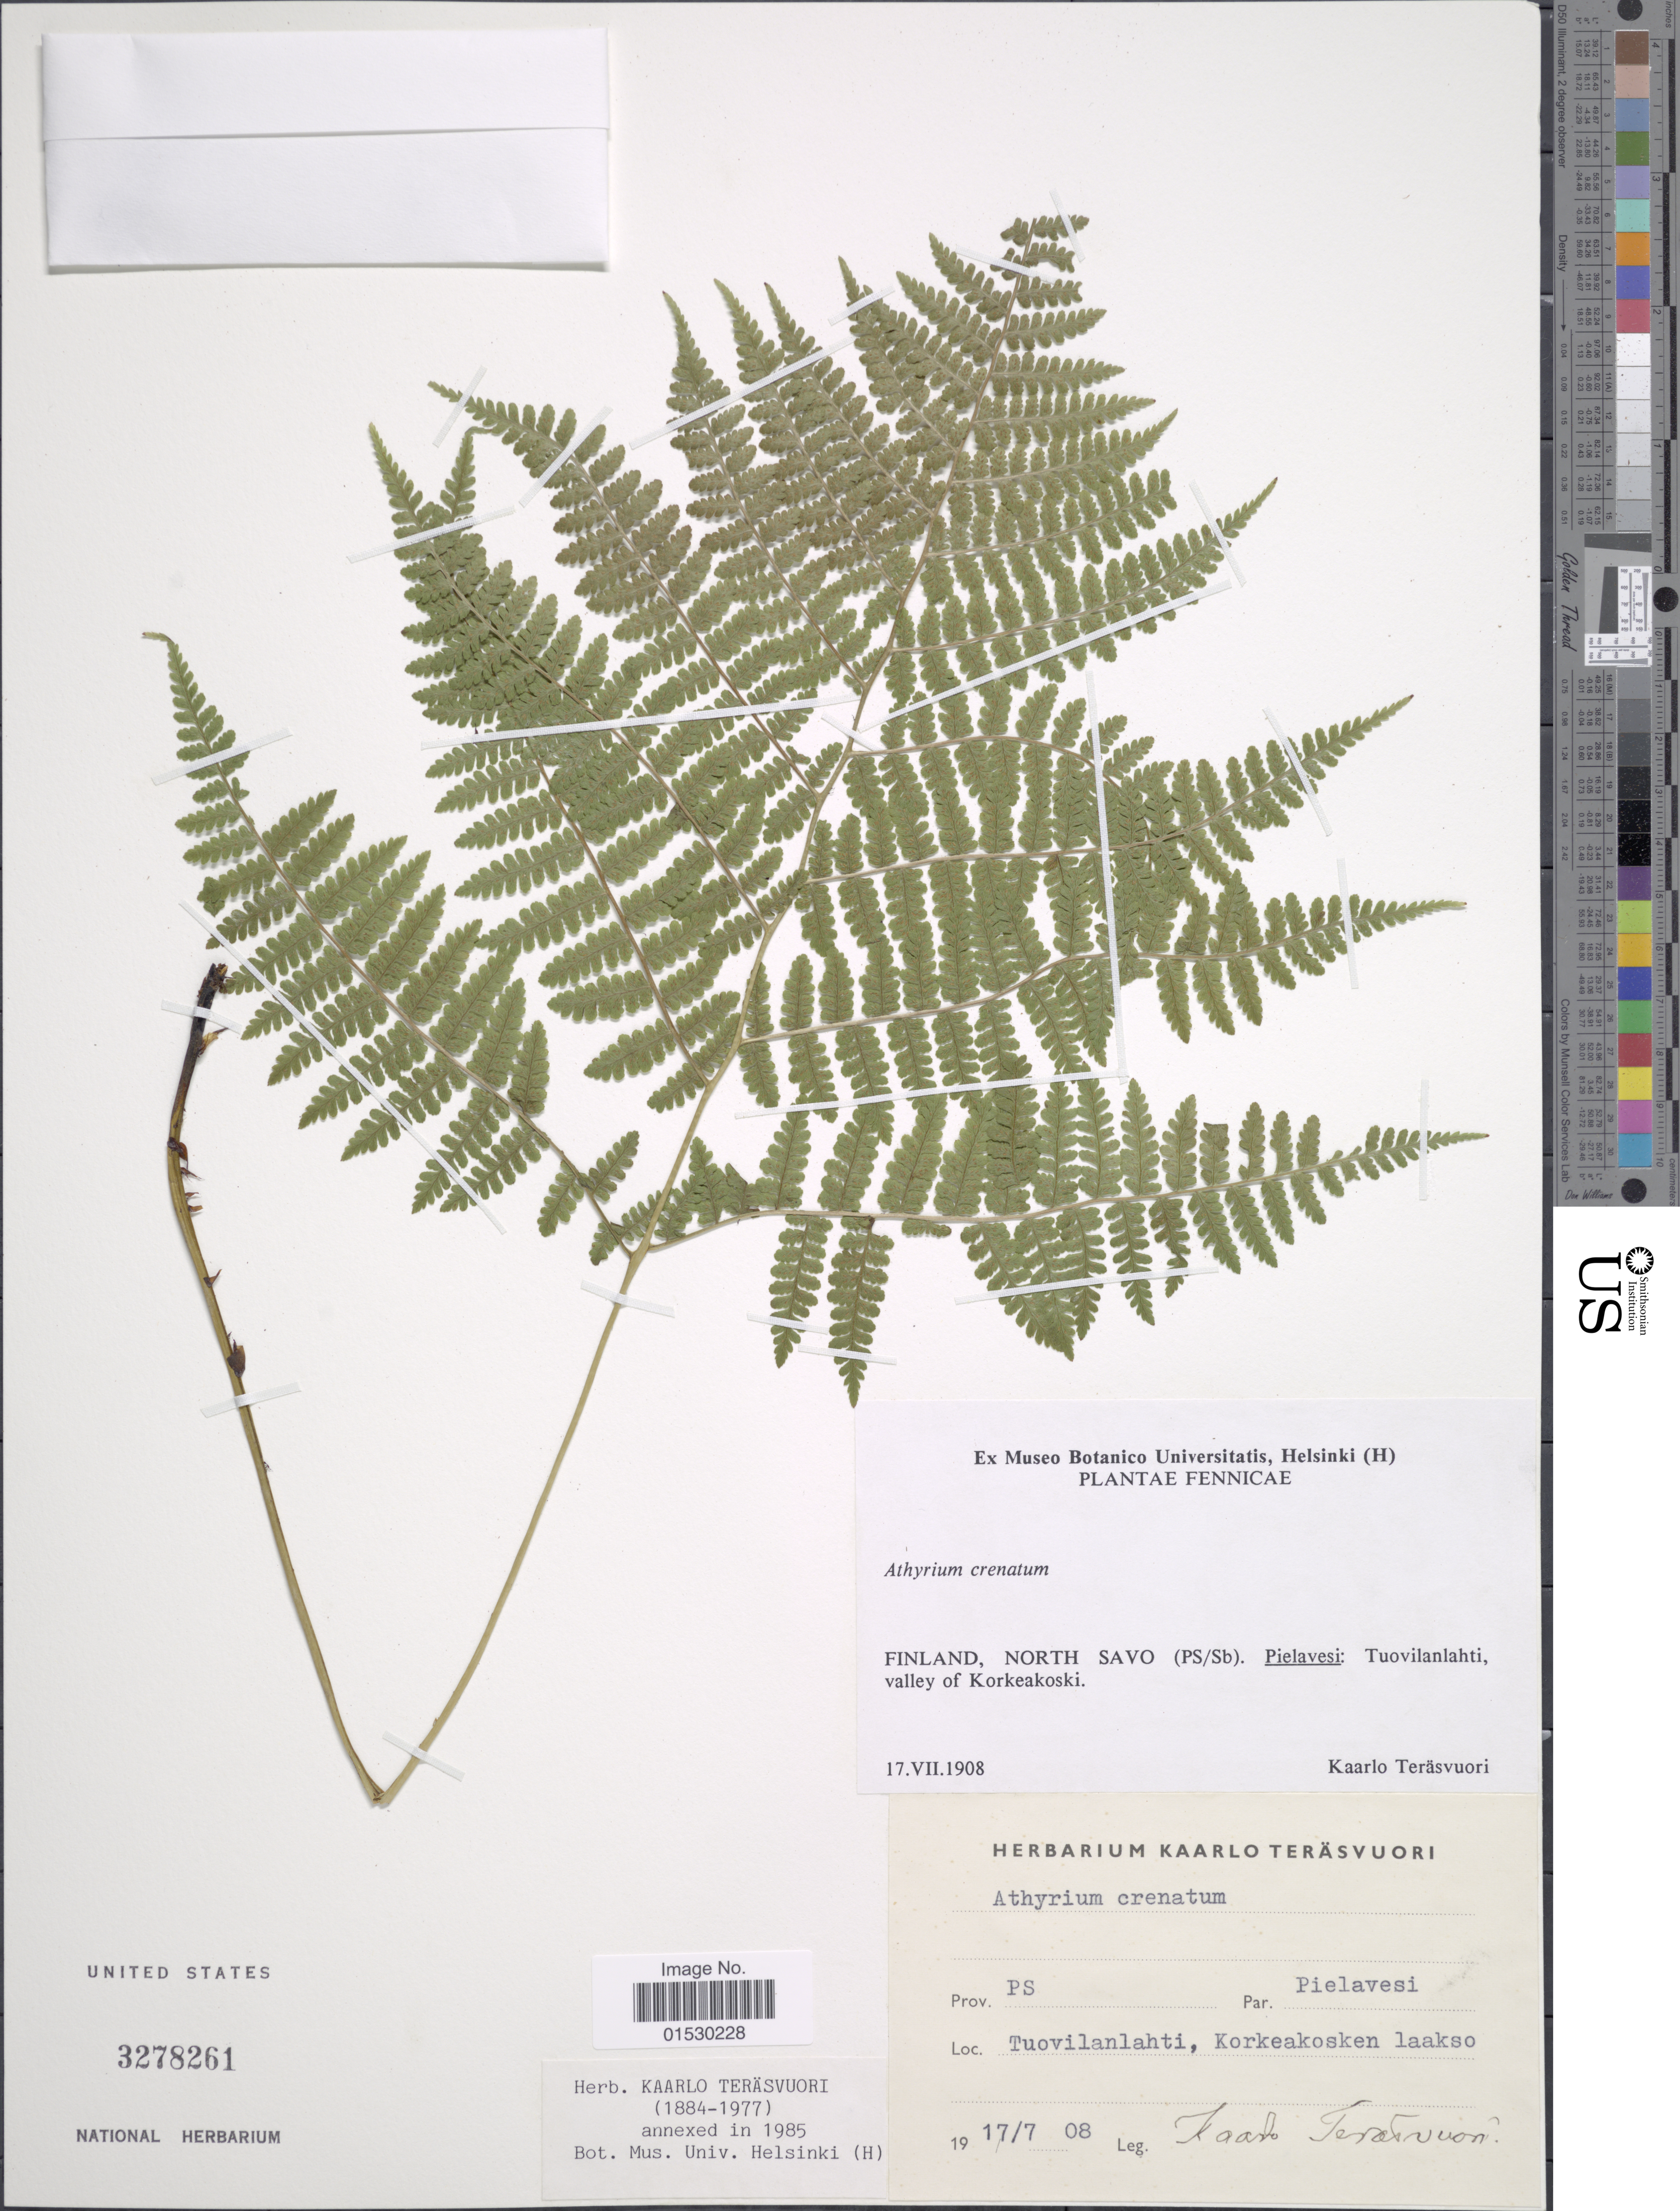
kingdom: Plantae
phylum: Tracheophyta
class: Polypodiopsida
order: Polypodiales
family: Athyriaceae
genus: Athyrium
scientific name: Athyrium distentifolilum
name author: Tausch ex Opiz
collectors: K. Teräsvuori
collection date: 1908-07-17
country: Finland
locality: North Savo (PS/Sb) Pielavesi: Tuovilanlahti, valley of Korkeakoski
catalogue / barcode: US 3278261